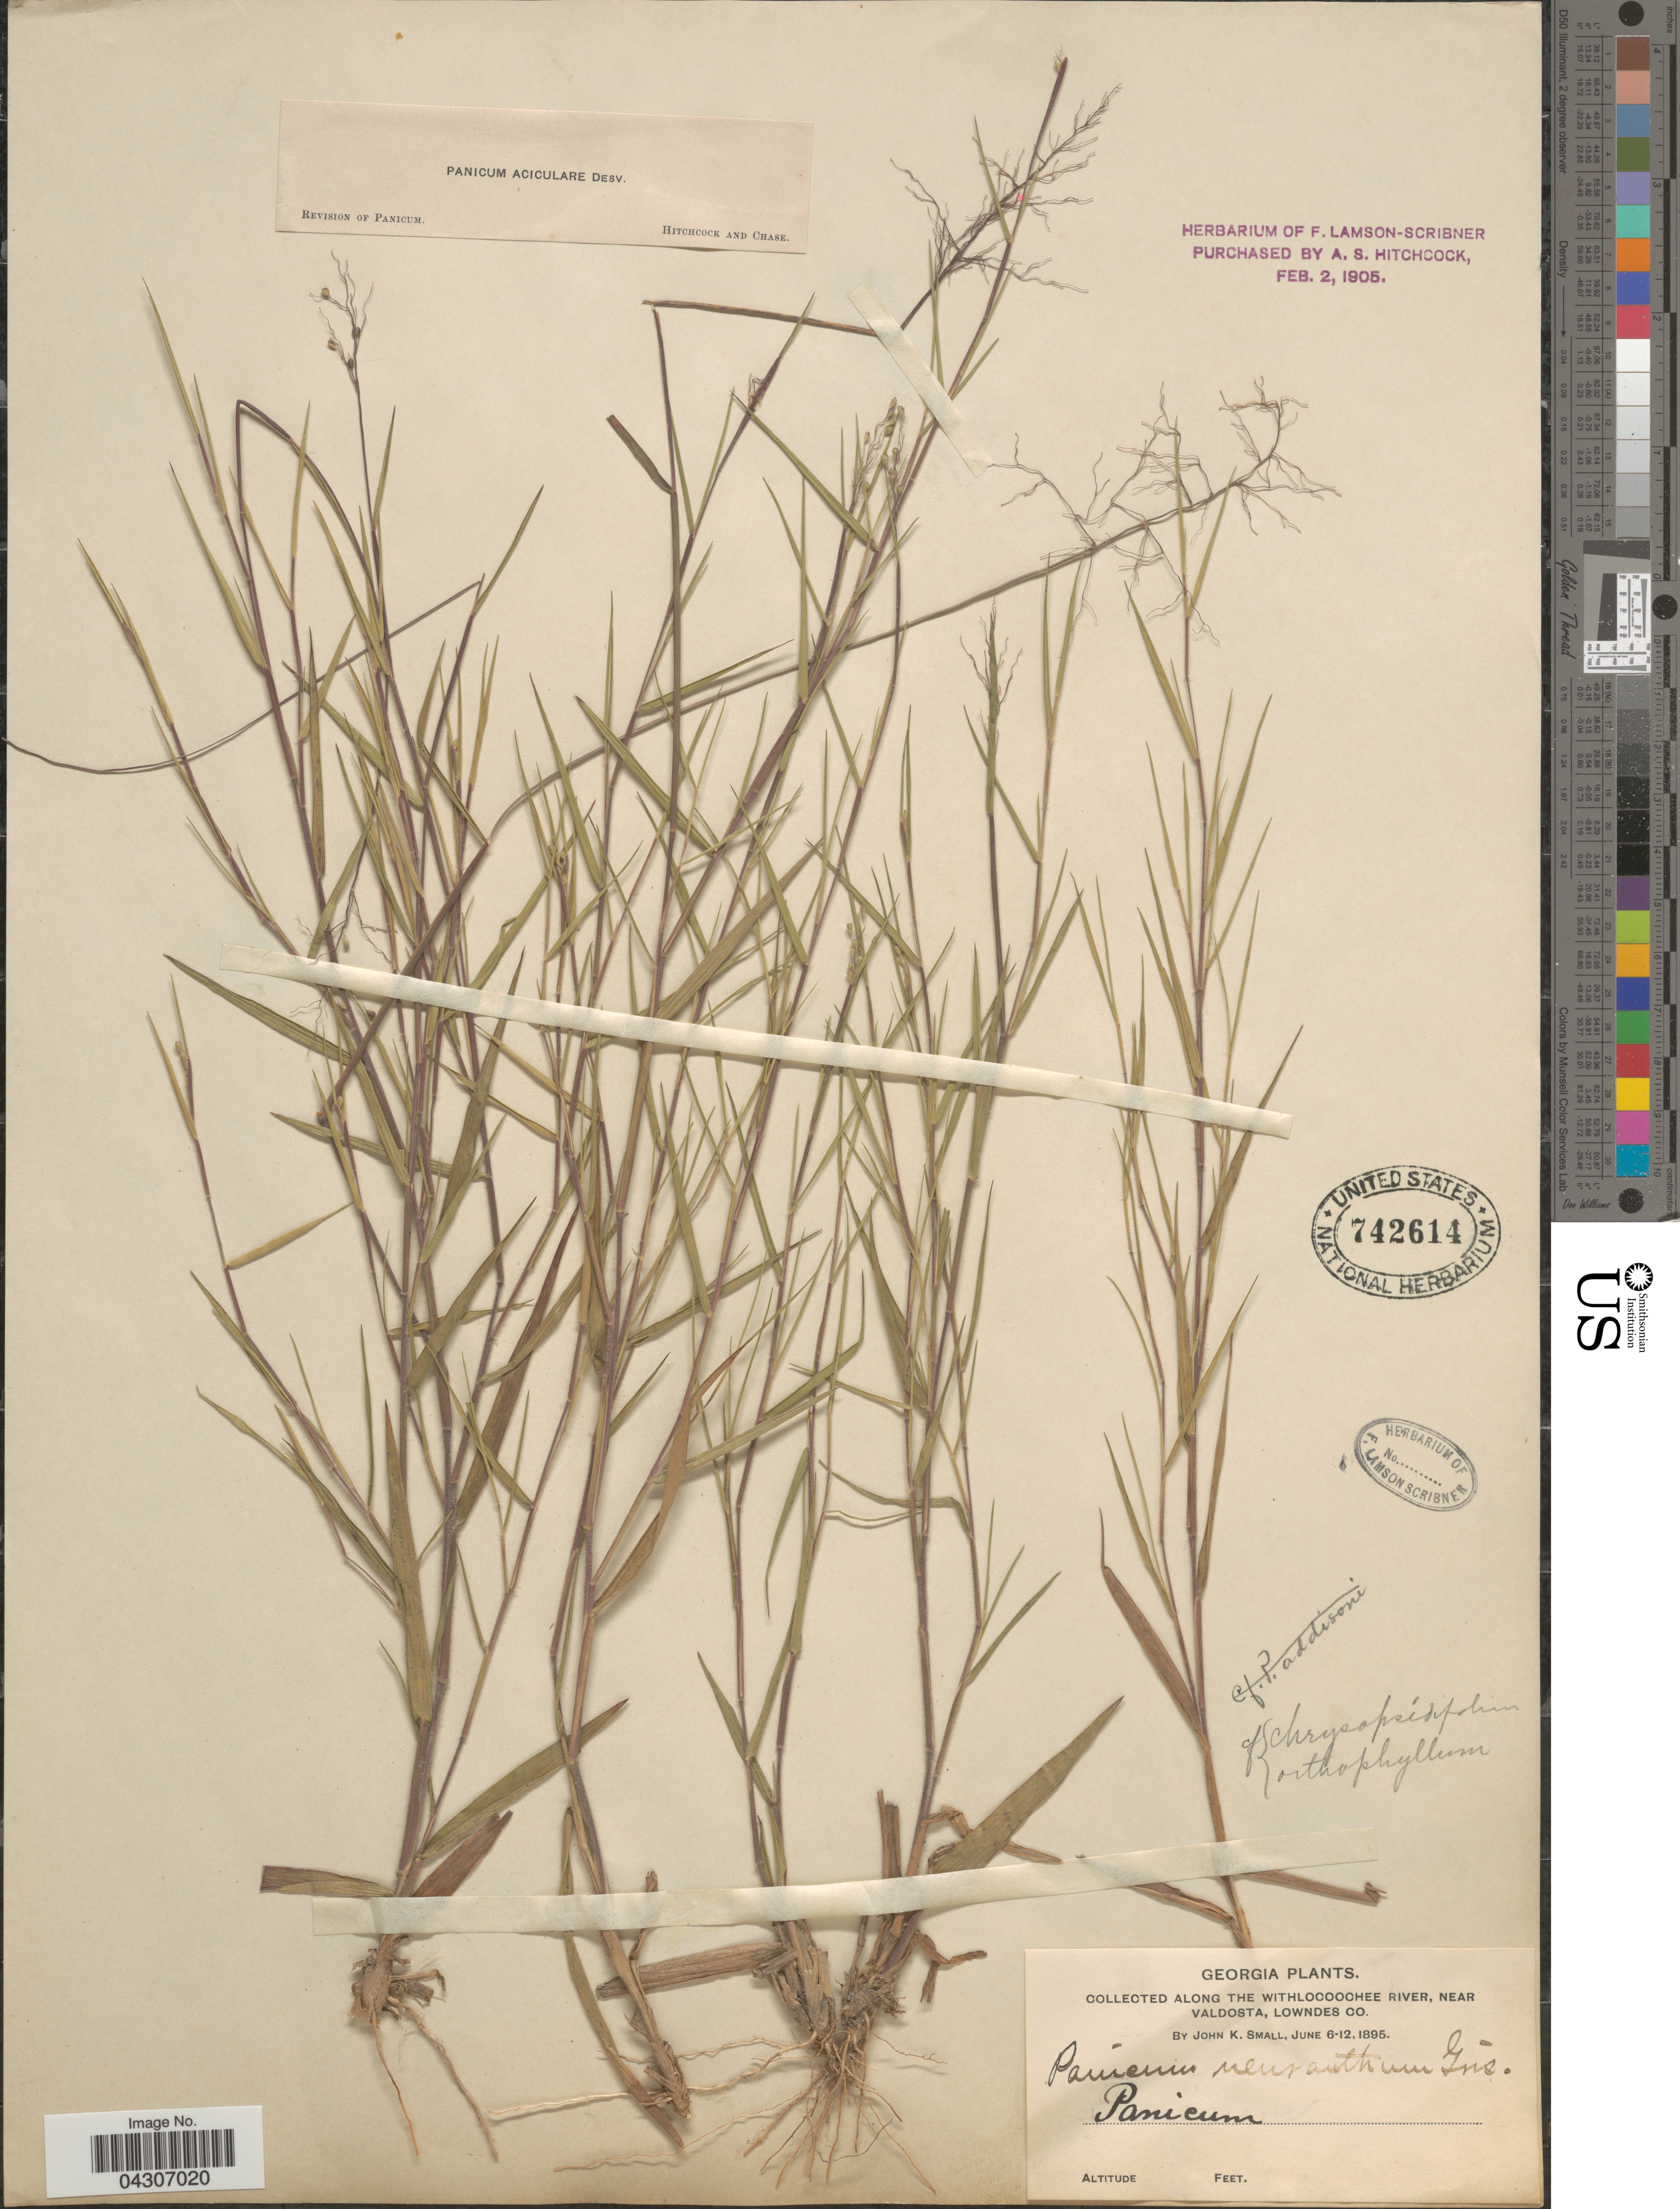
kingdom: Plantae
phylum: Tracheophyta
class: Liliopsida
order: Poales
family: Poaceae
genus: Dichanthelium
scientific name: Dichanthelium aciculare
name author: (Desv. ex Poir.) Gould & C.A. Clark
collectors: J. K. Small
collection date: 1895-06-06/1895-06-12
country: United States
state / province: Georgia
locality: Along the Withlocoochee River, near Valdosta, Lowndes Co.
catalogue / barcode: US 742614